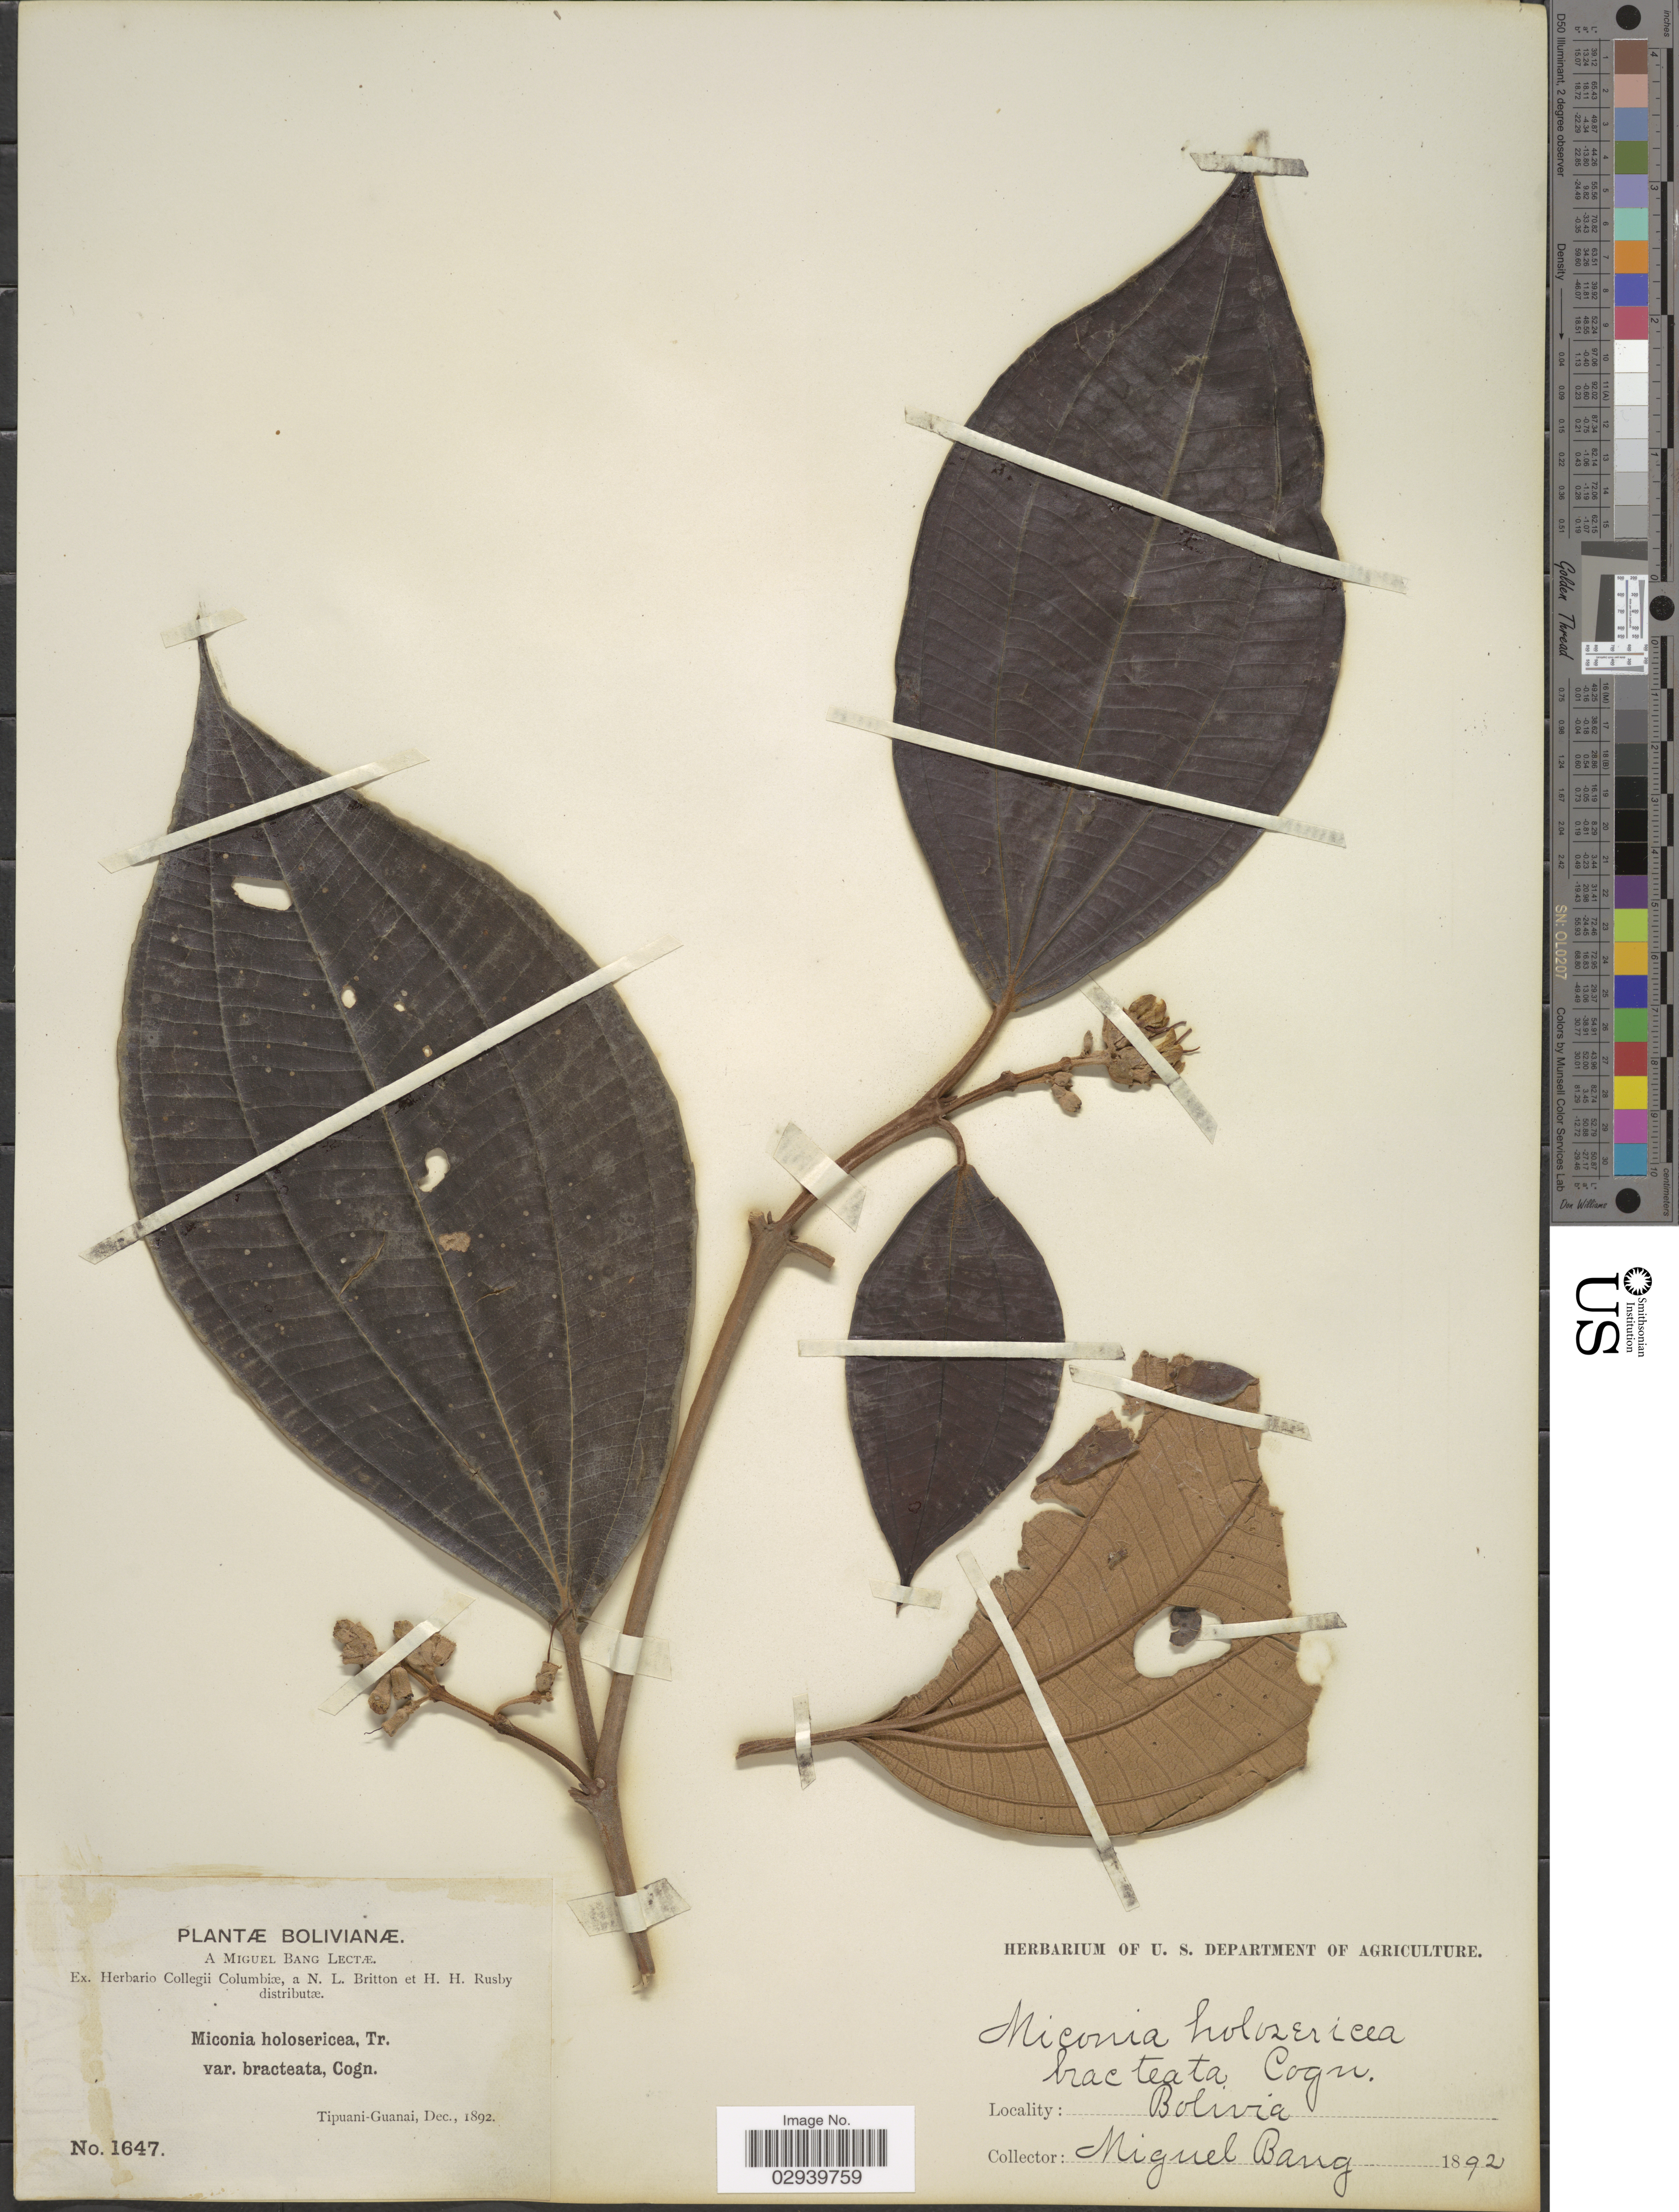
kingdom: Plantae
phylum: Tracheophyta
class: Magnoliopsida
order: Myrtales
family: Melastomataceae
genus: Miconia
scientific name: Miconia holesericea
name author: (L.) DC.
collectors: M. Bang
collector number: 1647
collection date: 1892-12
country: Bolivia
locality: Tipuani-Guanai.